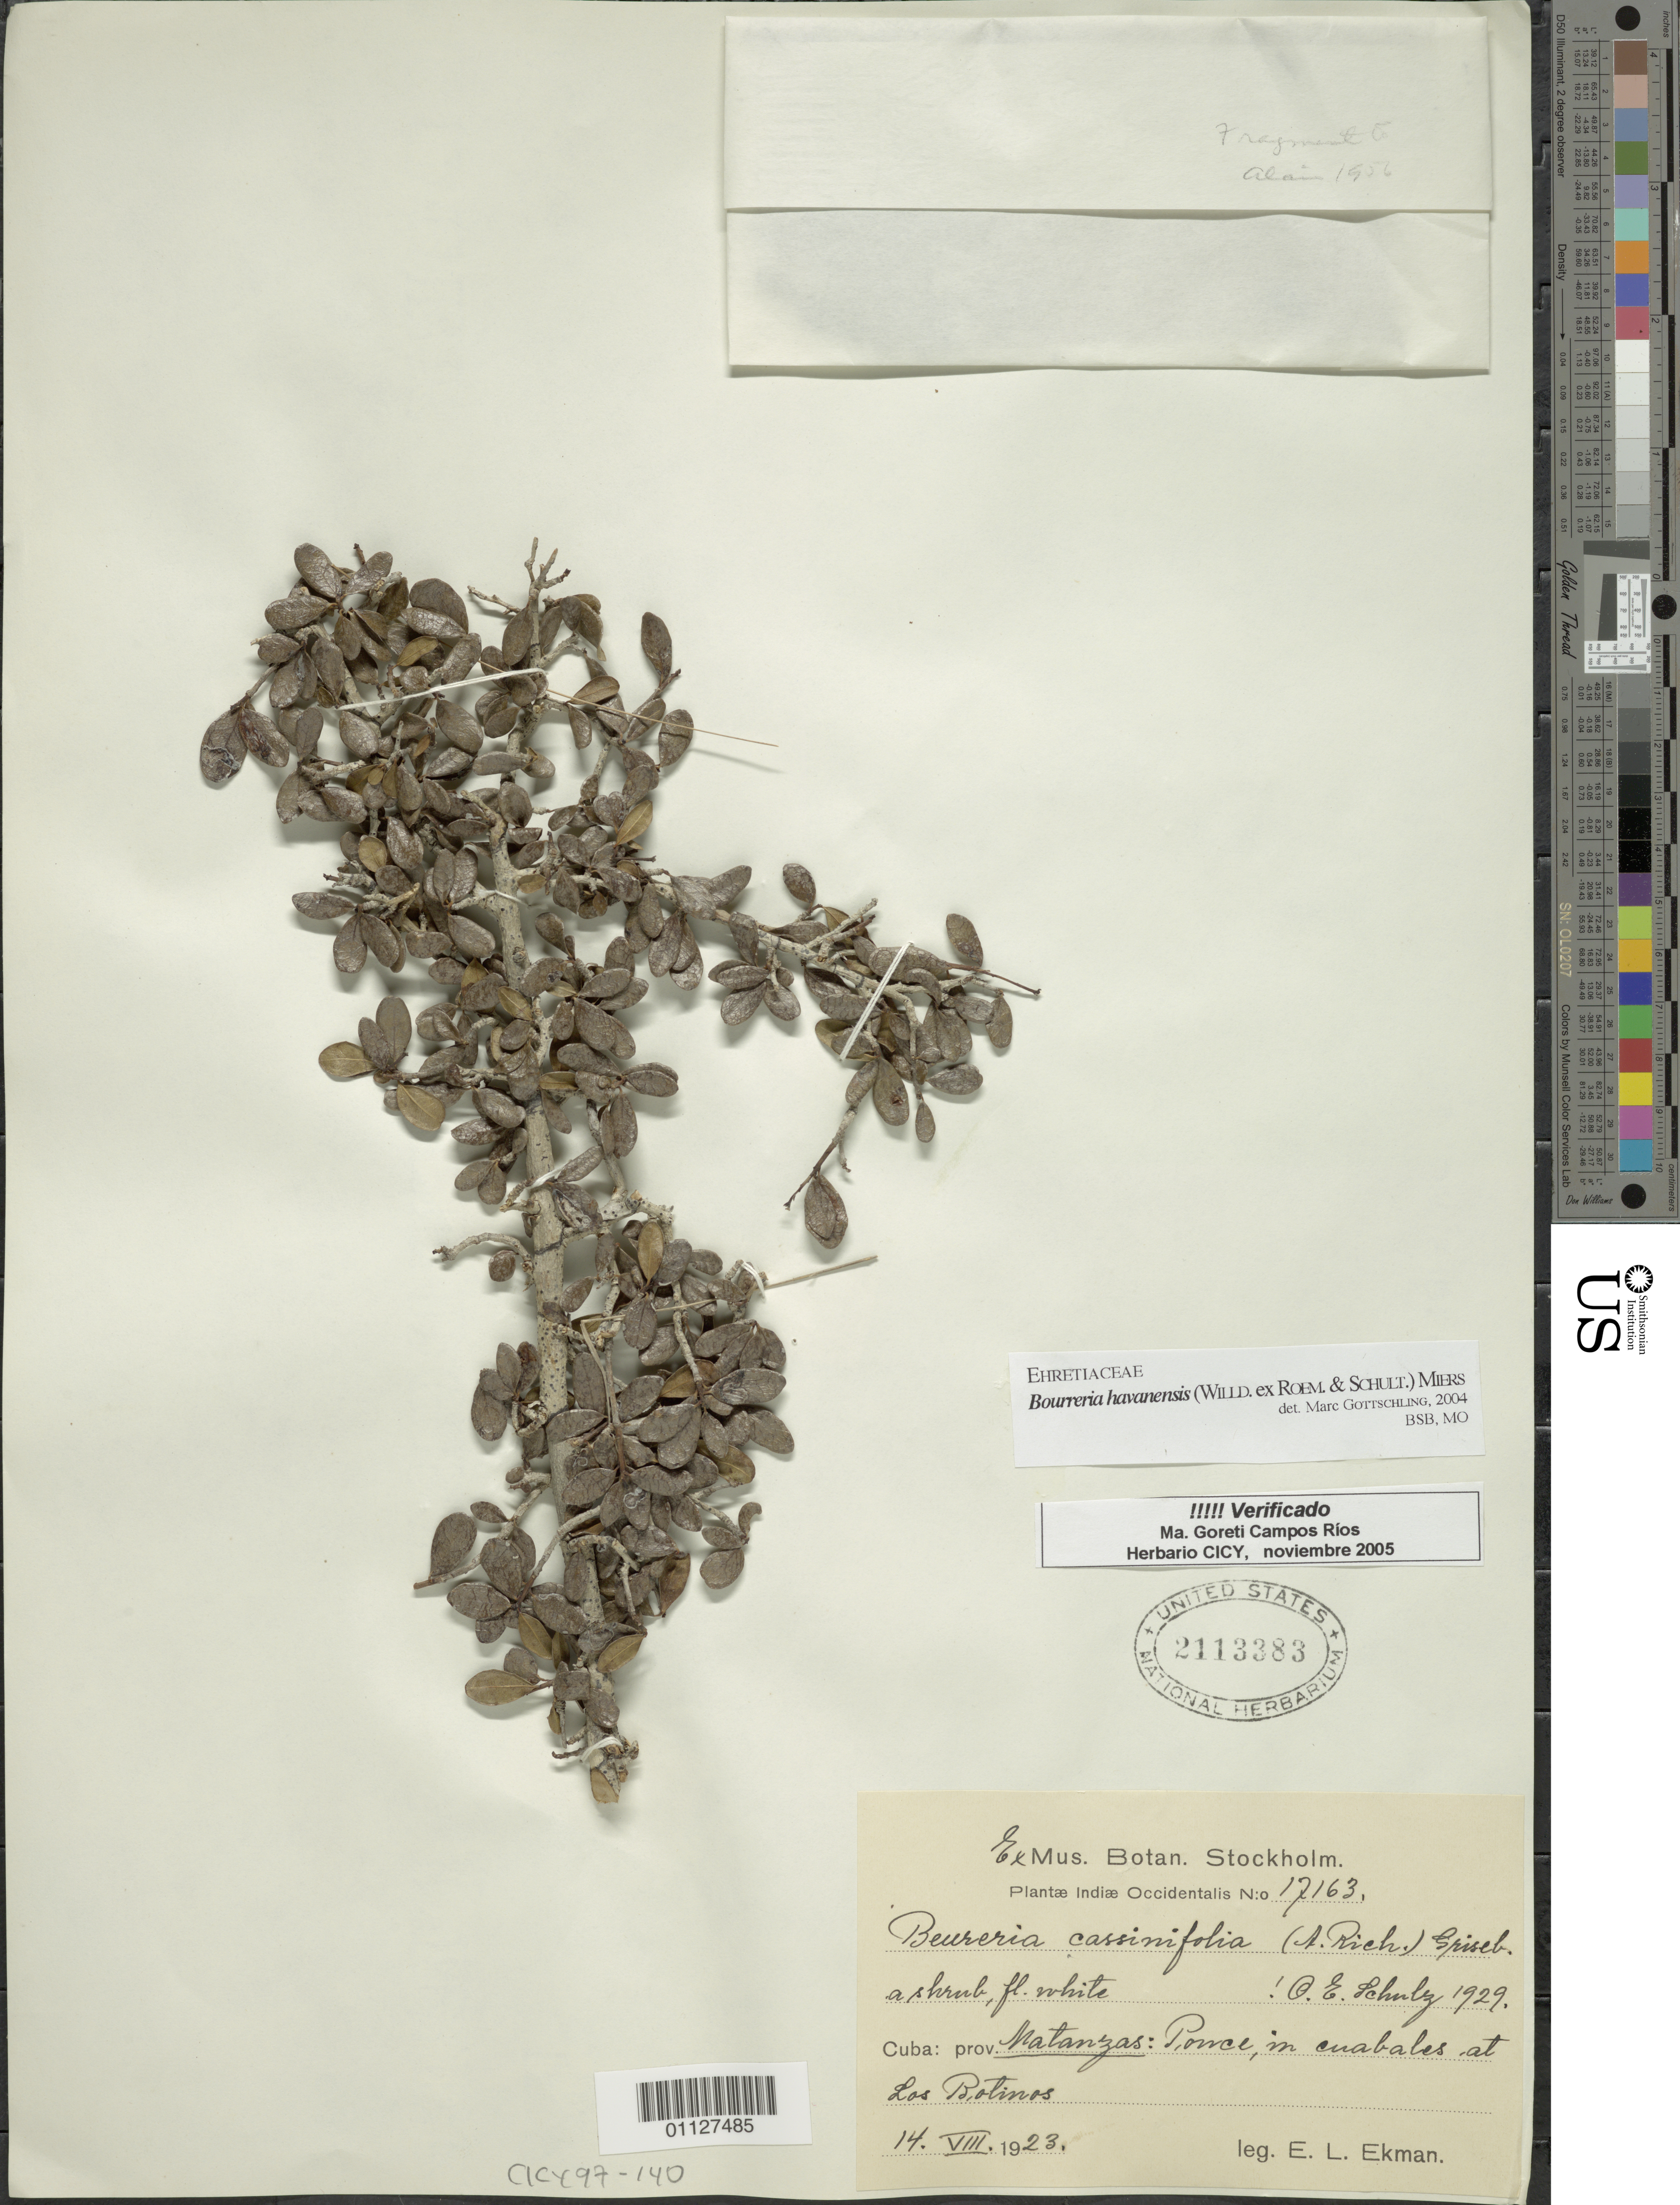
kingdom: Plantae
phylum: Tracheophyta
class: Magnoliopsida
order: Boraginales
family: Ehretiaceae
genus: Bourreria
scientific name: Bourreria havanensis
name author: (Roem. & Schult.) Miers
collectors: E. L. Ekman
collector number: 17163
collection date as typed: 14 Aug 1923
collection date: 1923-08-14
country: Cuba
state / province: Matanzas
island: Cuba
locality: Ponce, in cuabales at Los Botinos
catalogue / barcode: US 2113383